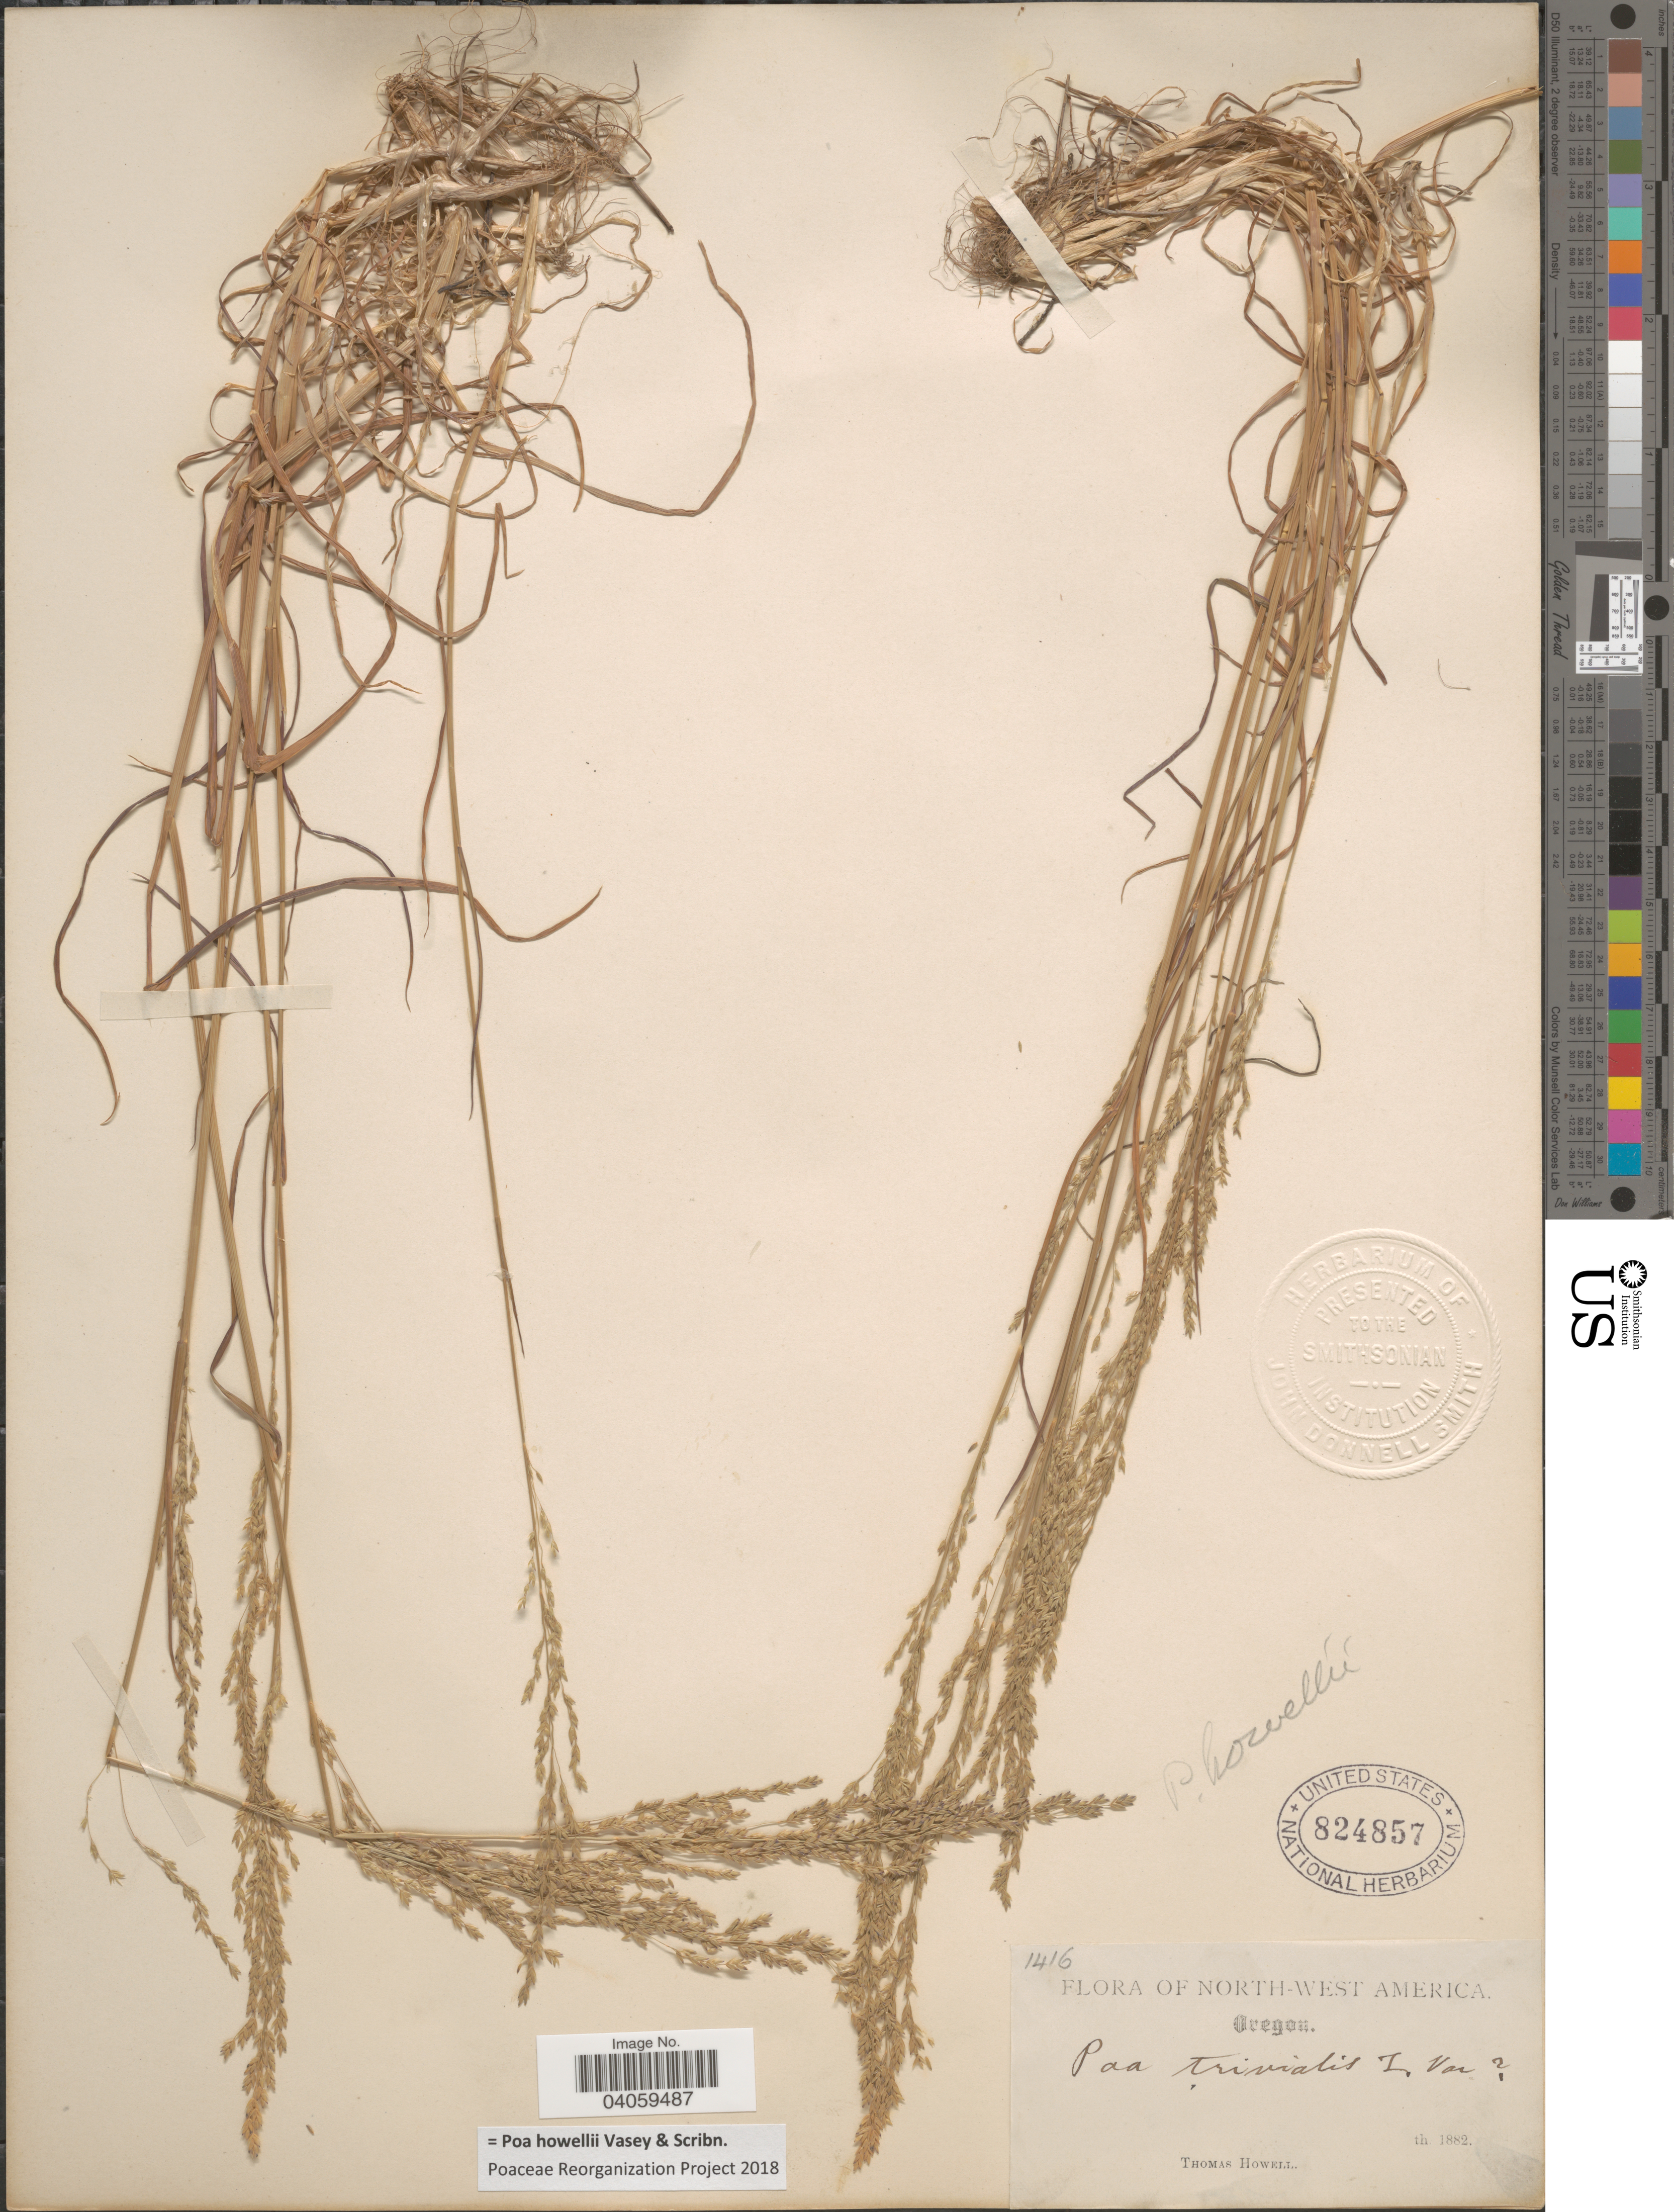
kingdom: Plantae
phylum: Tracheophyta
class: Liliopsida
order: Poales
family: Poaceae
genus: Poa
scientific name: Poa howellii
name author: Vasey & Scribn.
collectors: T. Howell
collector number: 1416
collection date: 1882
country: United States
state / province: Oregon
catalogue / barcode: US 824857